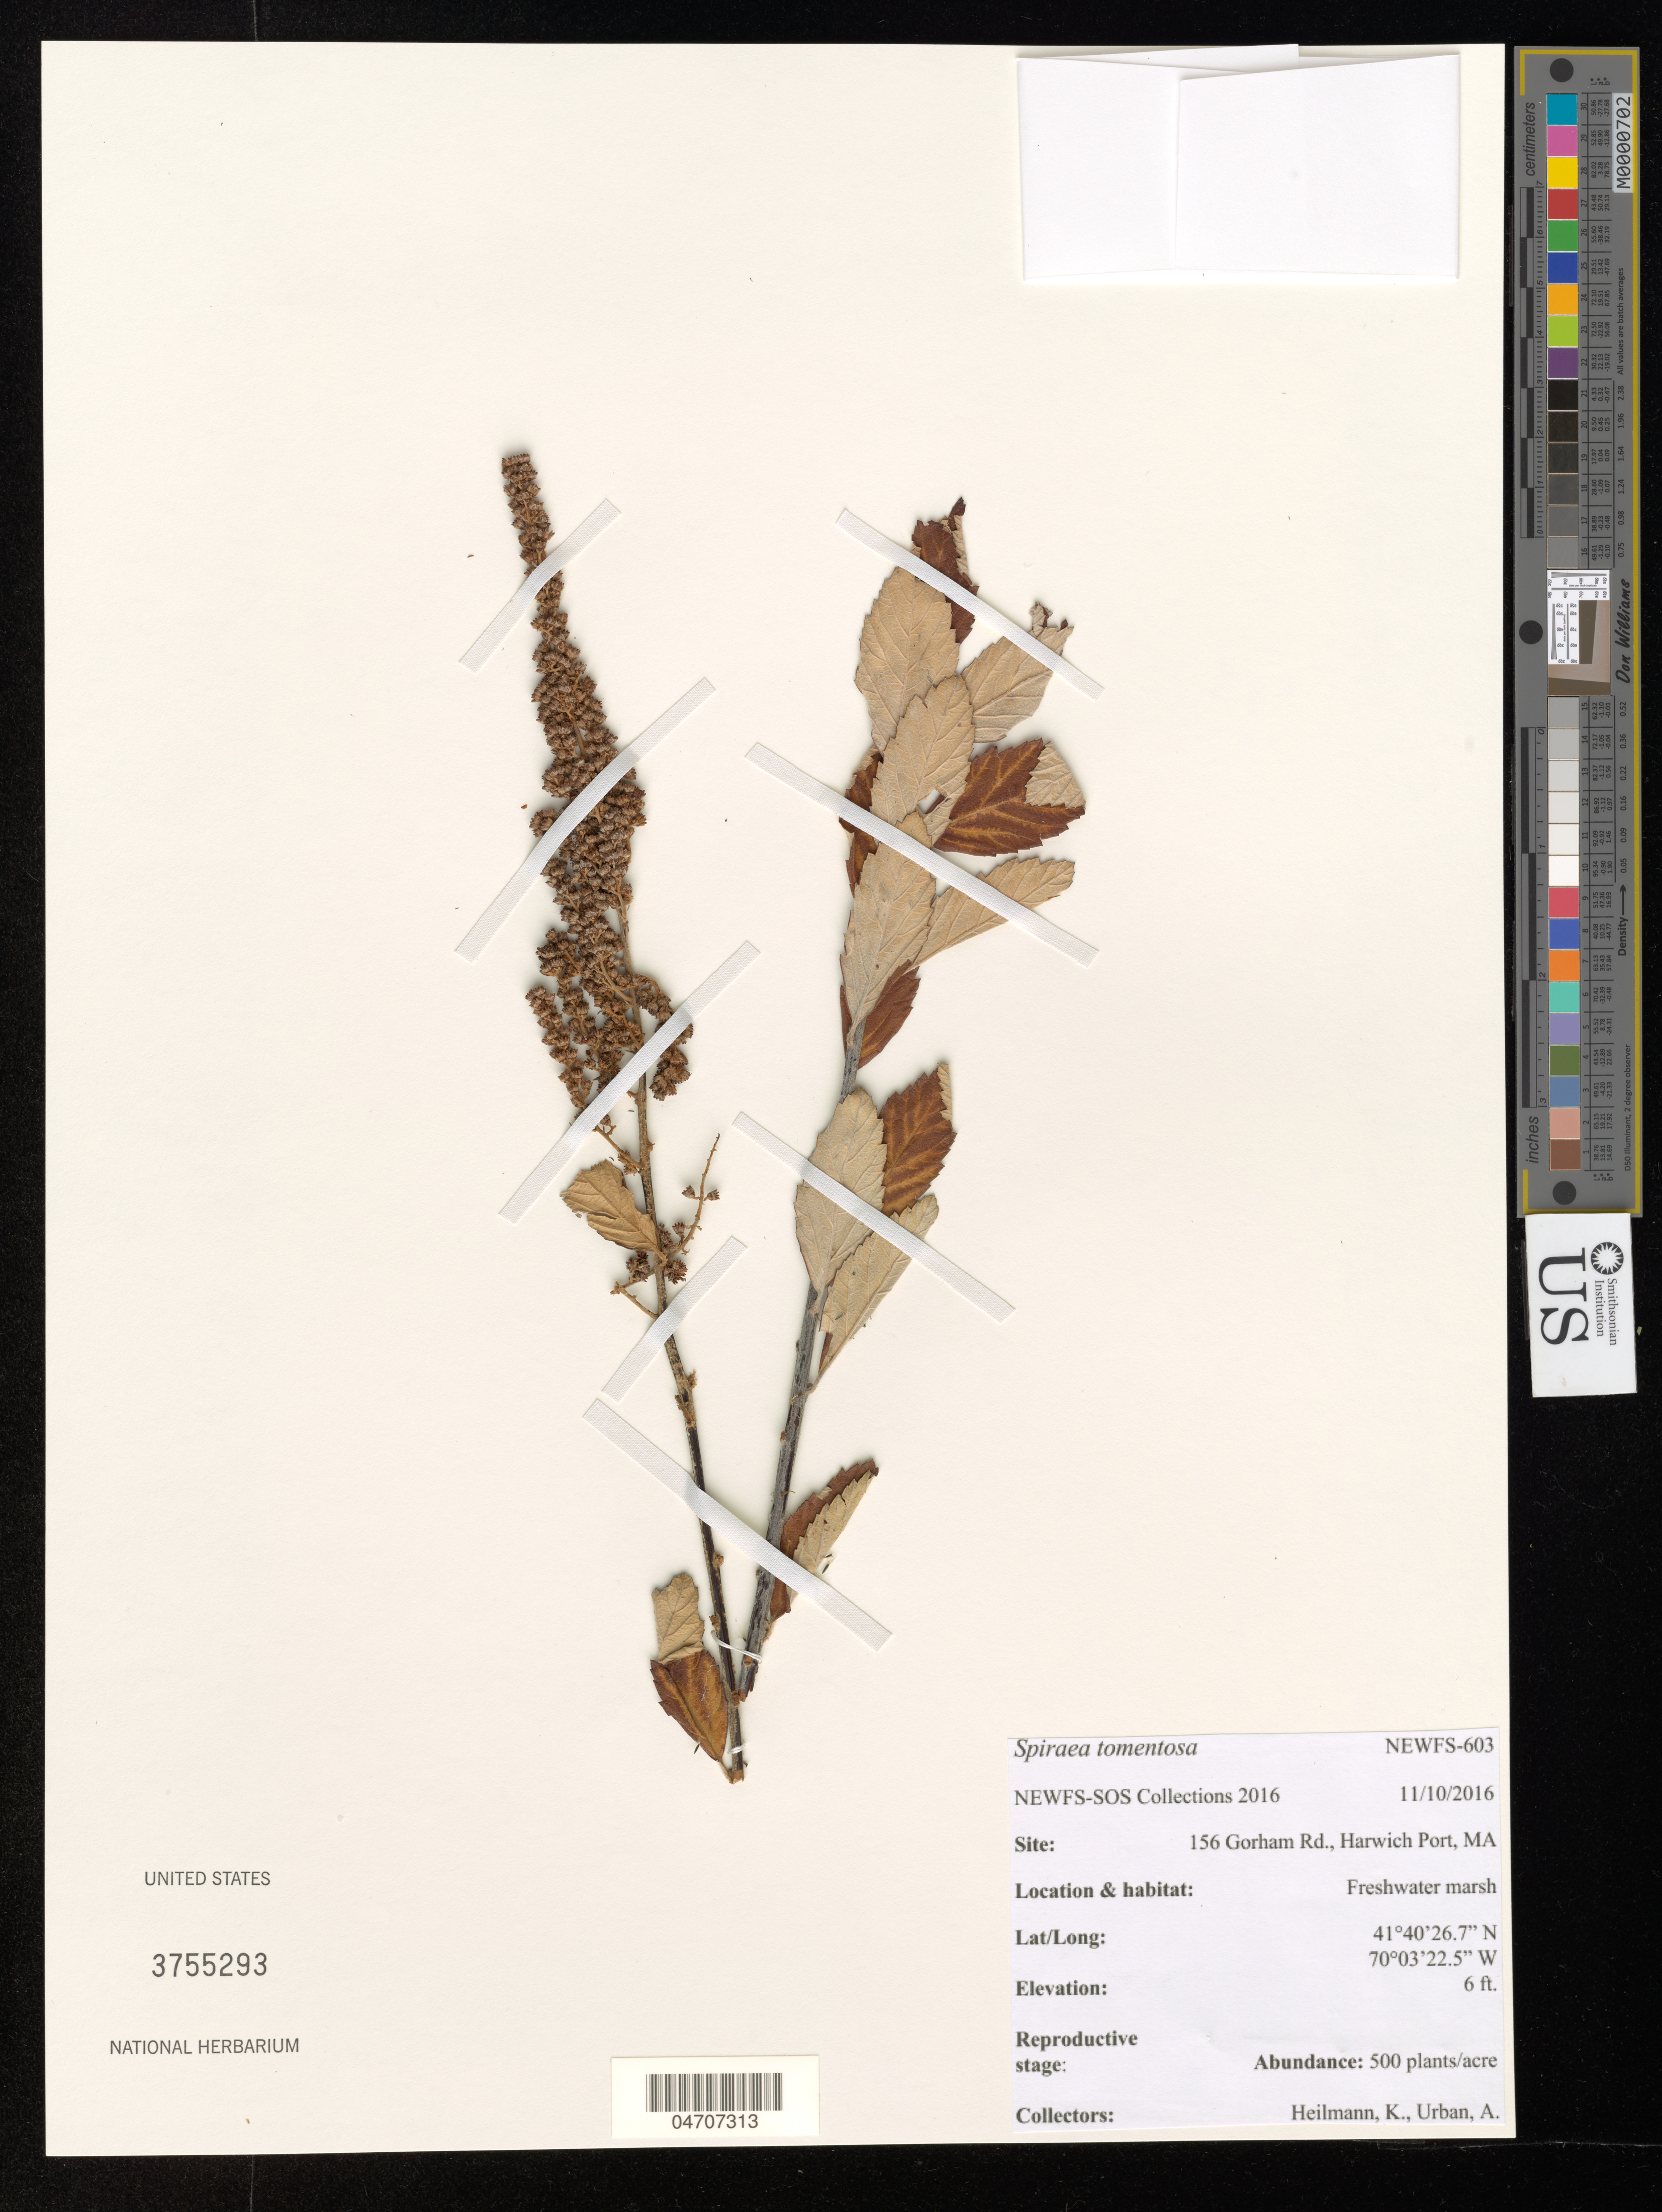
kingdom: Plantae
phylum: Tracheophyta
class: Magnoliopsida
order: Rosales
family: Rosaceae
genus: Spiraea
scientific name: Spiraea tomentosa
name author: L.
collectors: K. Heilmann & A. Urban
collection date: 2016-11-10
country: United States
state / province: Massachusetts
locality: Site: 156 Gorham Rd., Harwich Port, MA.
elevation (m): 2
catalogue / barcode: US 3755293